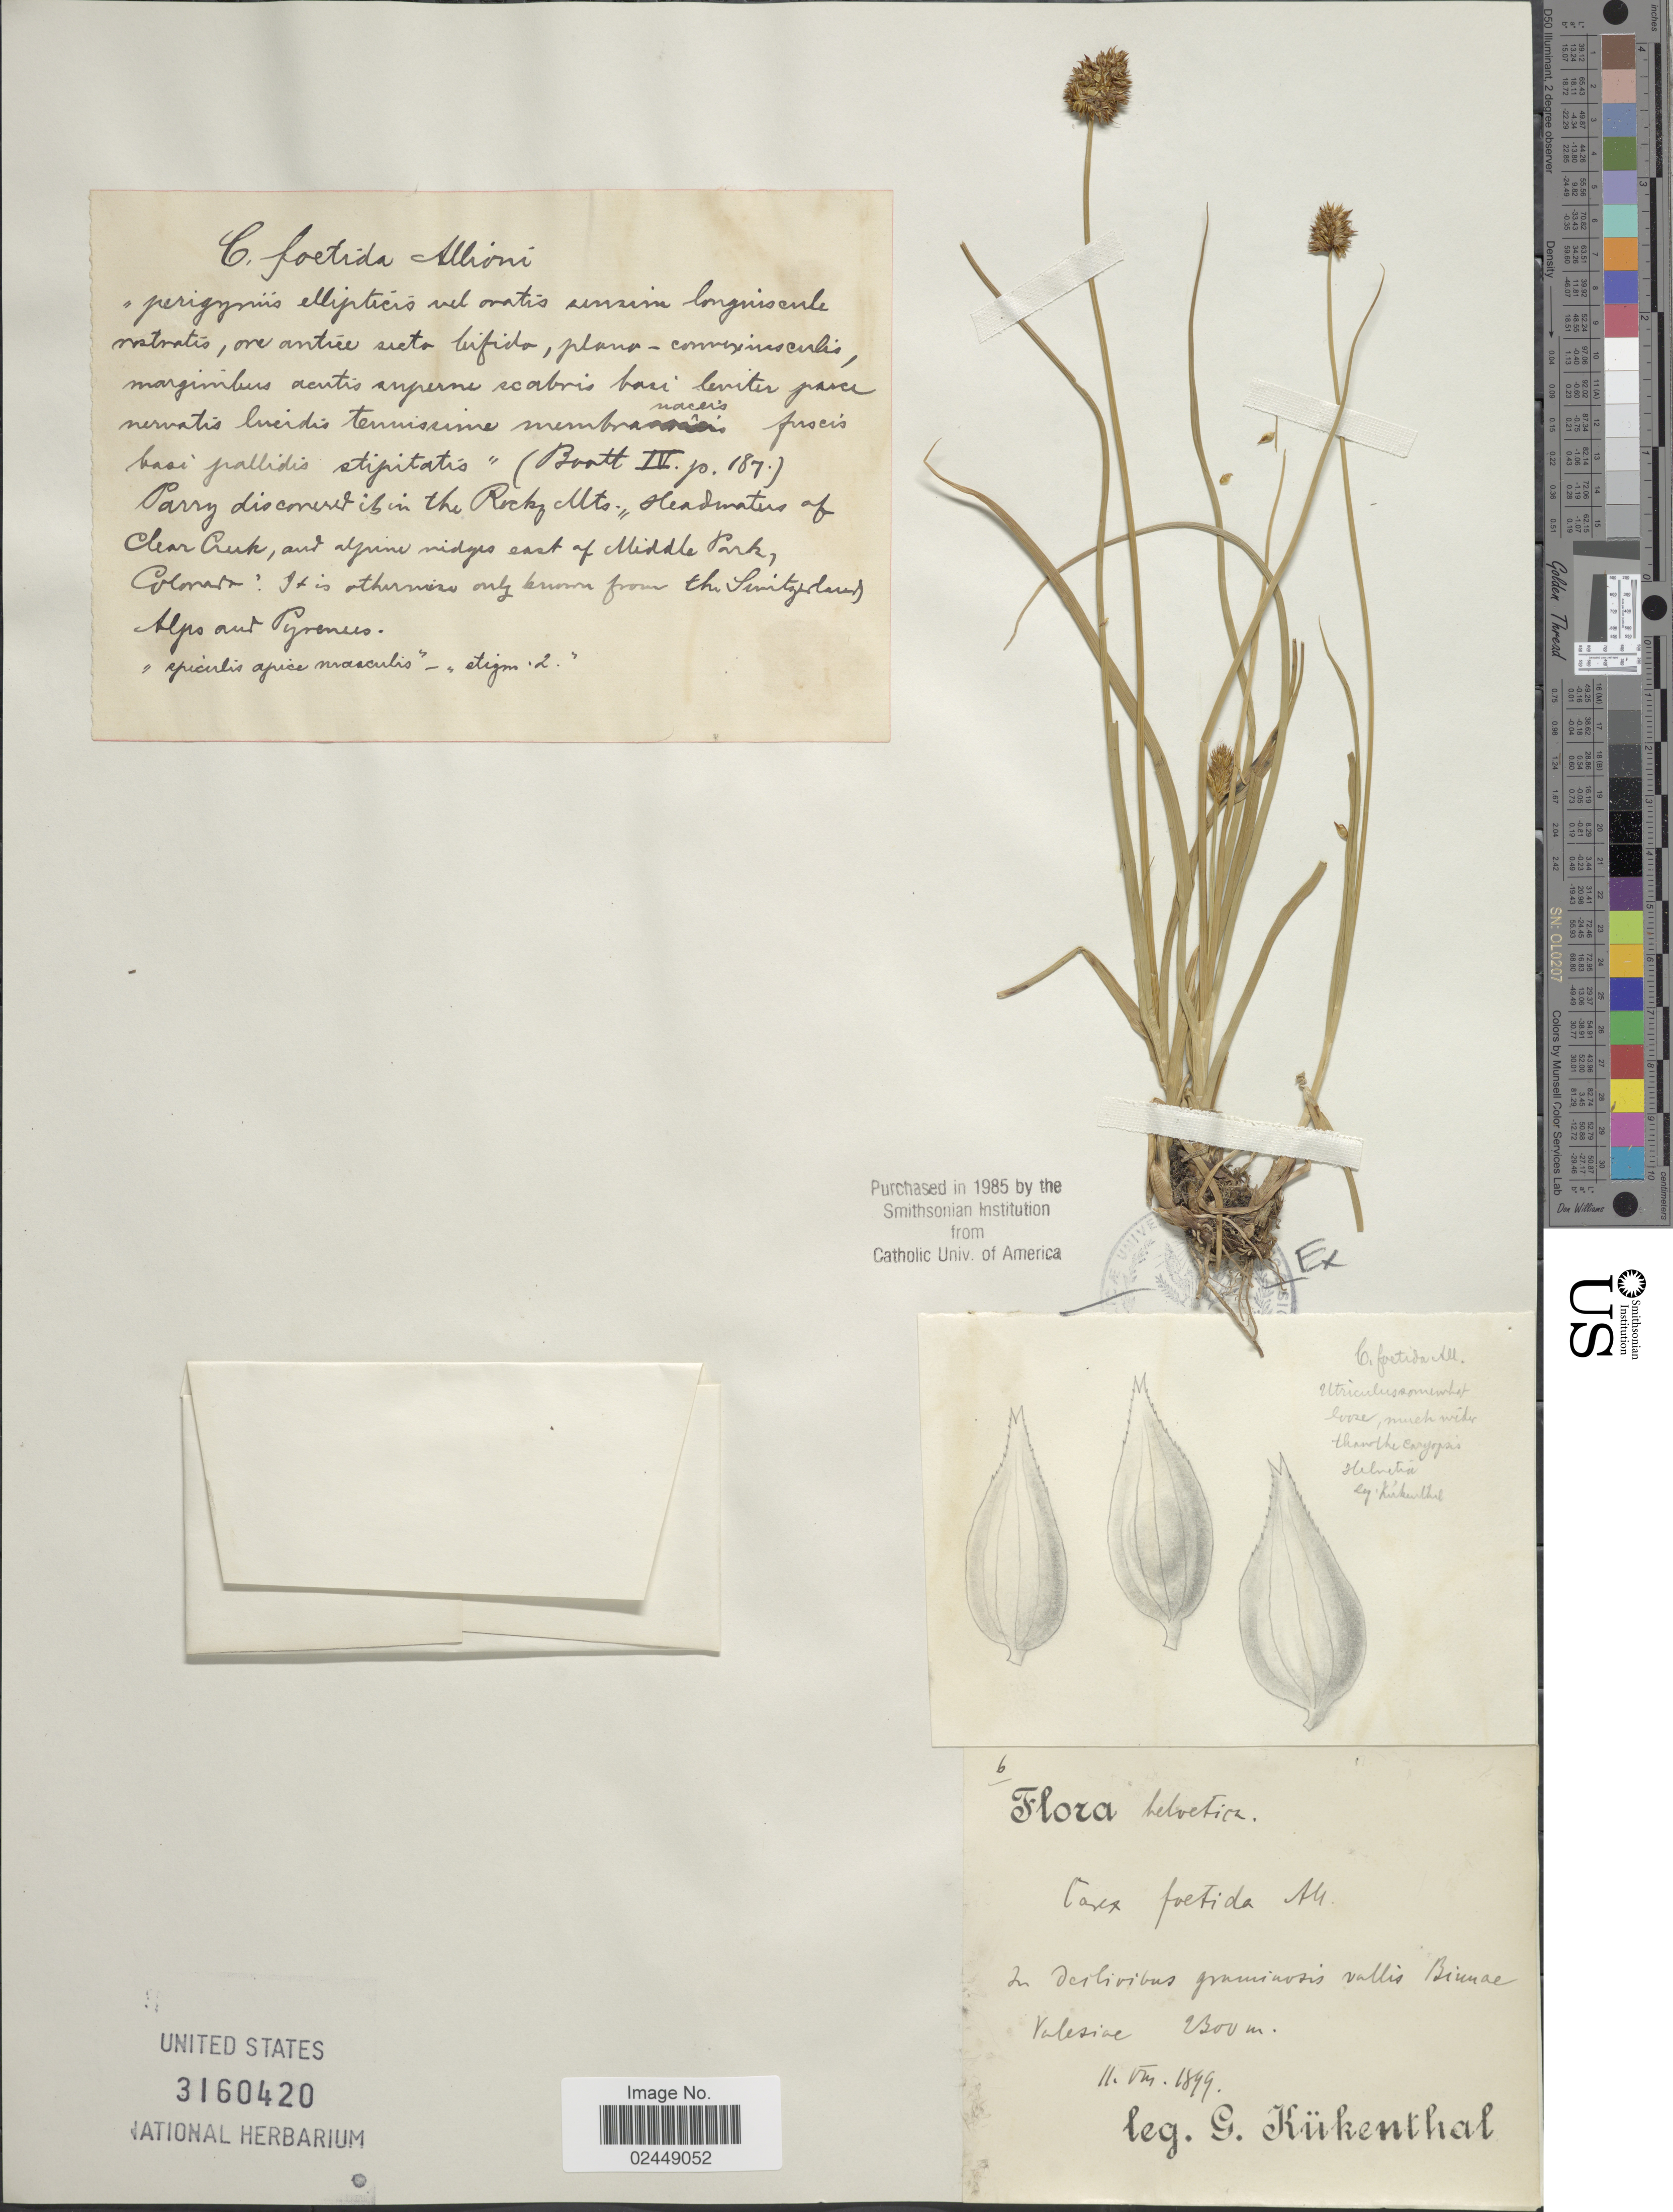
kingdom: Plantae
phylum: Tracheophyta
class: Liliopsida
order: Poales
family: Cyperaceae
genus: Carex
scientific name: Carex foetida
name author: All.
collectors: G. Kükenthal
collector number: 6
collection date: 1899-08-11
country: Switzerland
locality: Helvetia, In declivibus graminosis vallis Binnae Valesiae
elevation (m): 2300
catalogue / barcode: US 3160420